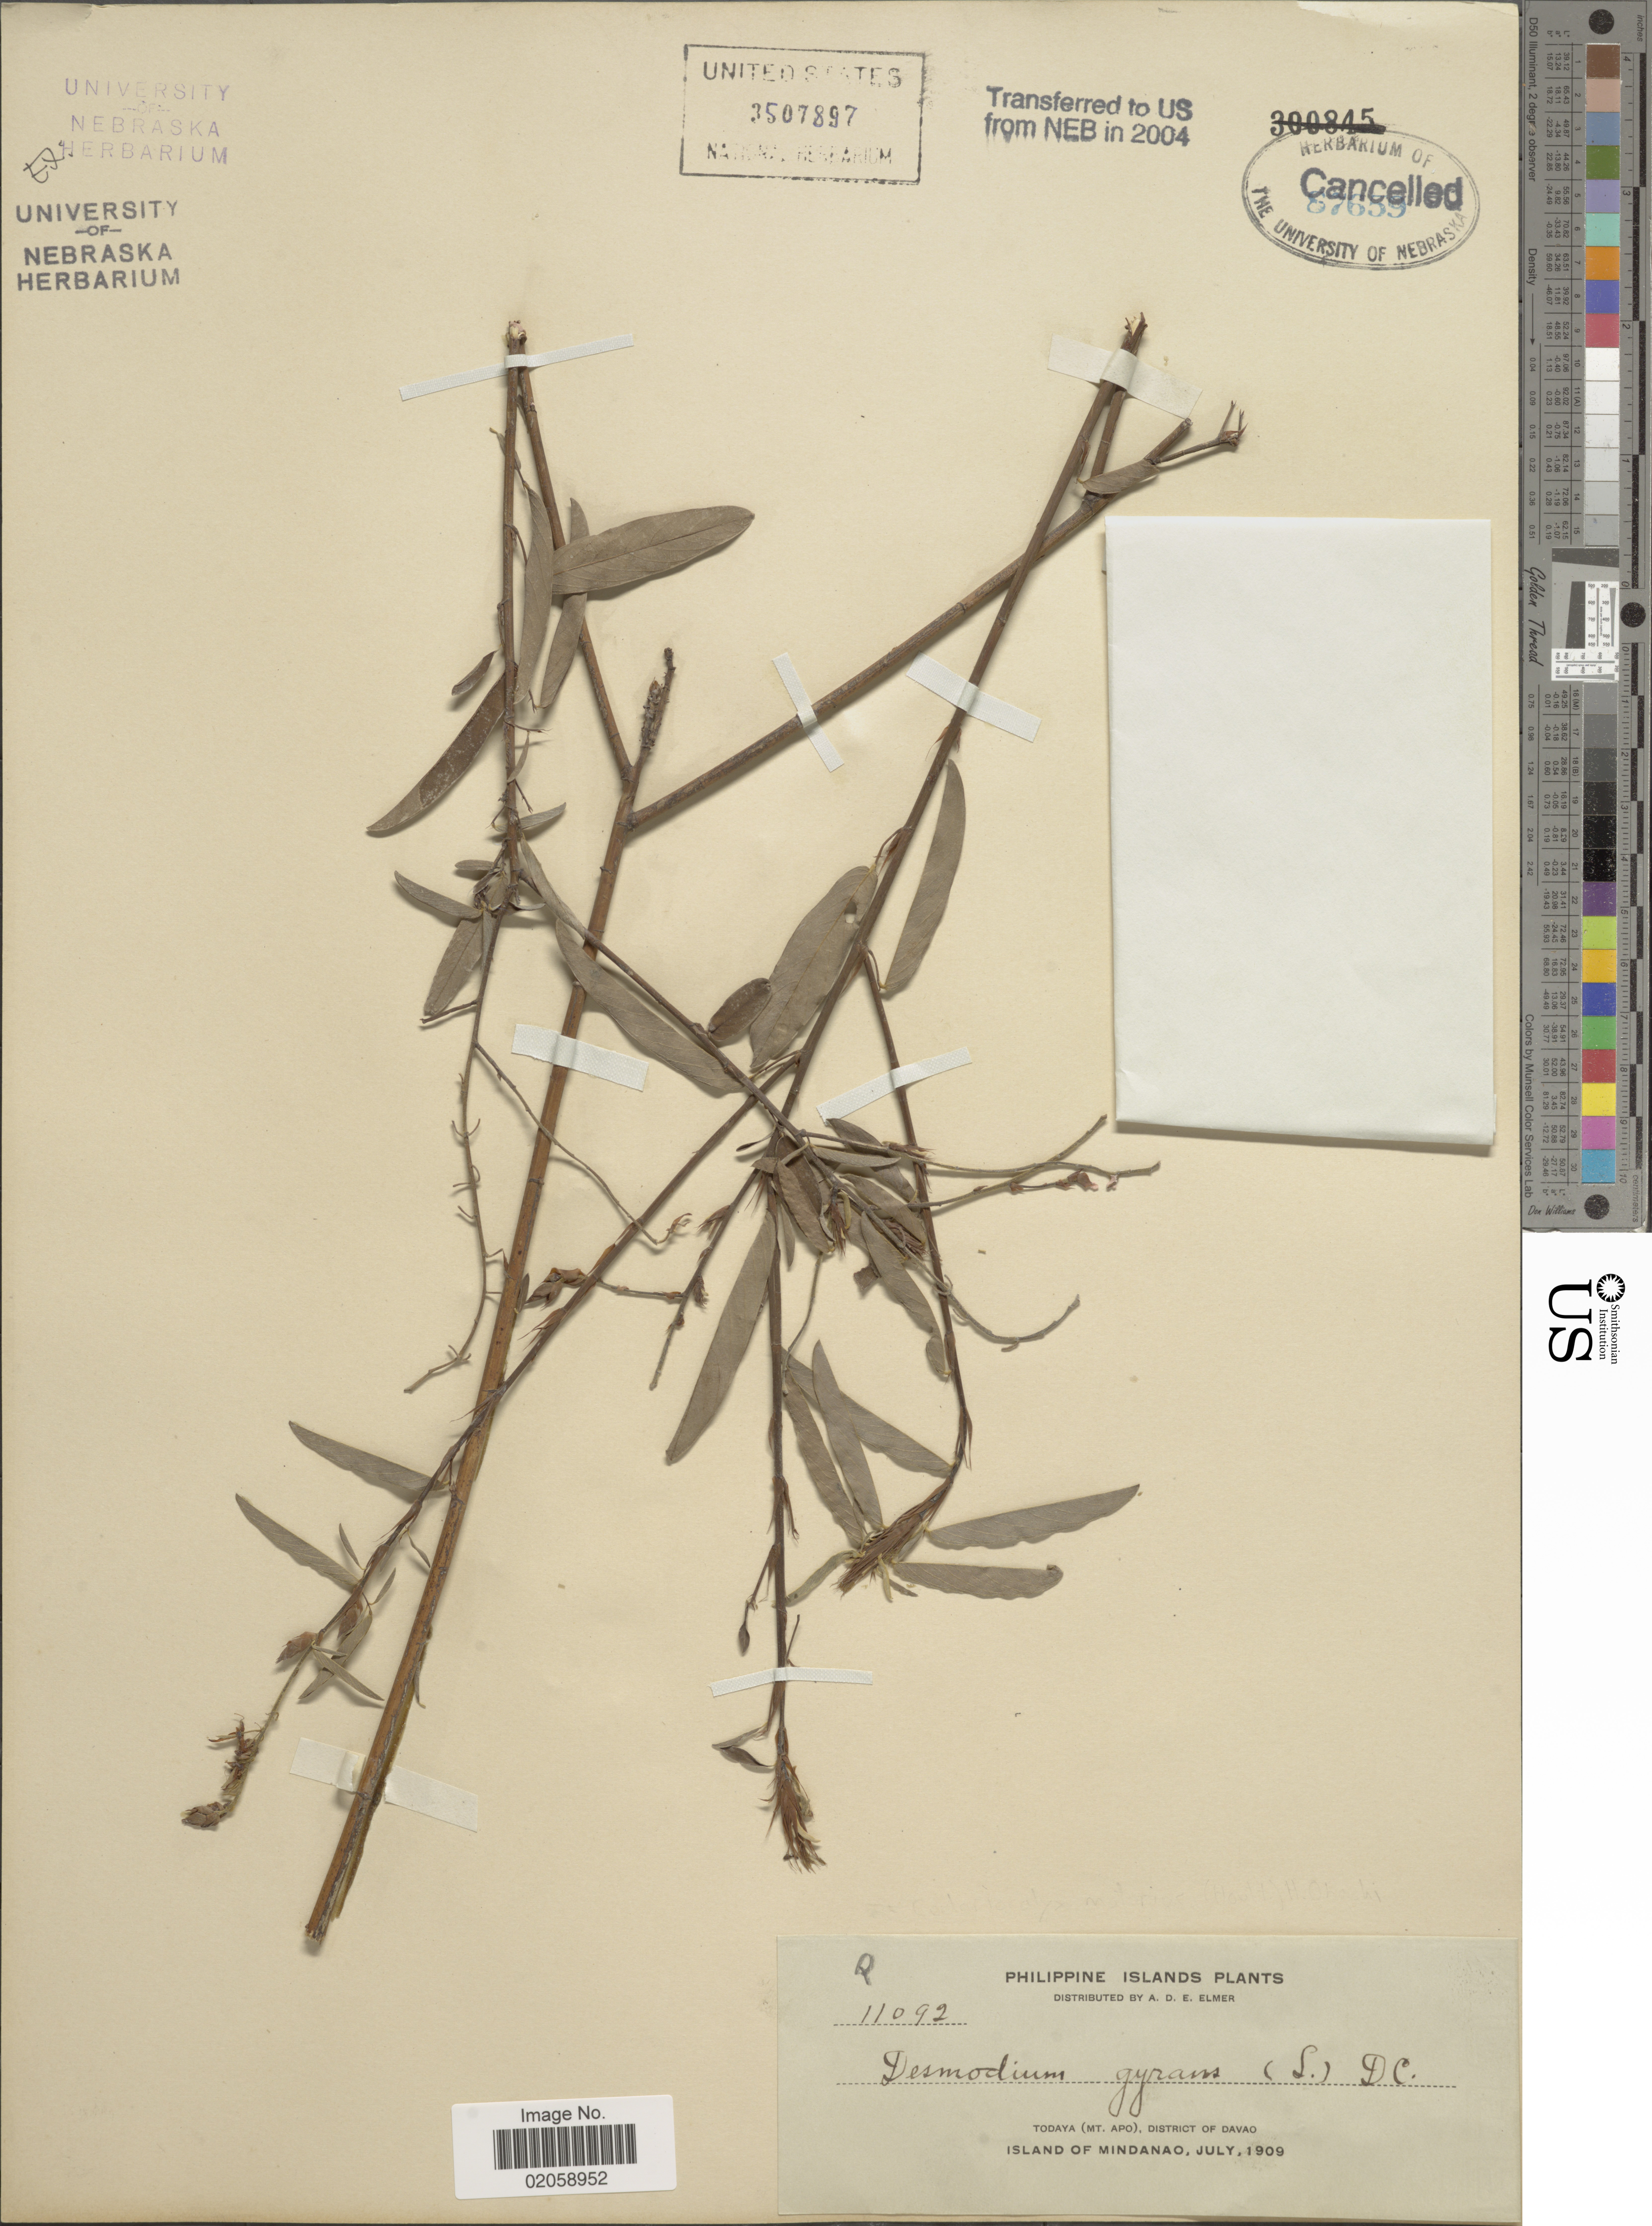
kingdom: Plantae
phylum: Tracheophyta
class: Magnoliopsida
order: Fabales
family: Fabaceae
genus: Codariocalyx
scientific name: Codariocalyx motorius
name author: (Houtt.) H. Ohashi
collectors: A. D. E. Elmer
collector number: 11092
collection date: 1909-07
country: Philippines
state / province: Davao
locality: Philippine Islands. Todaya (Mt. Apo), District of Davao. Island of Mindanao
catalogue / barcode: US 3507897